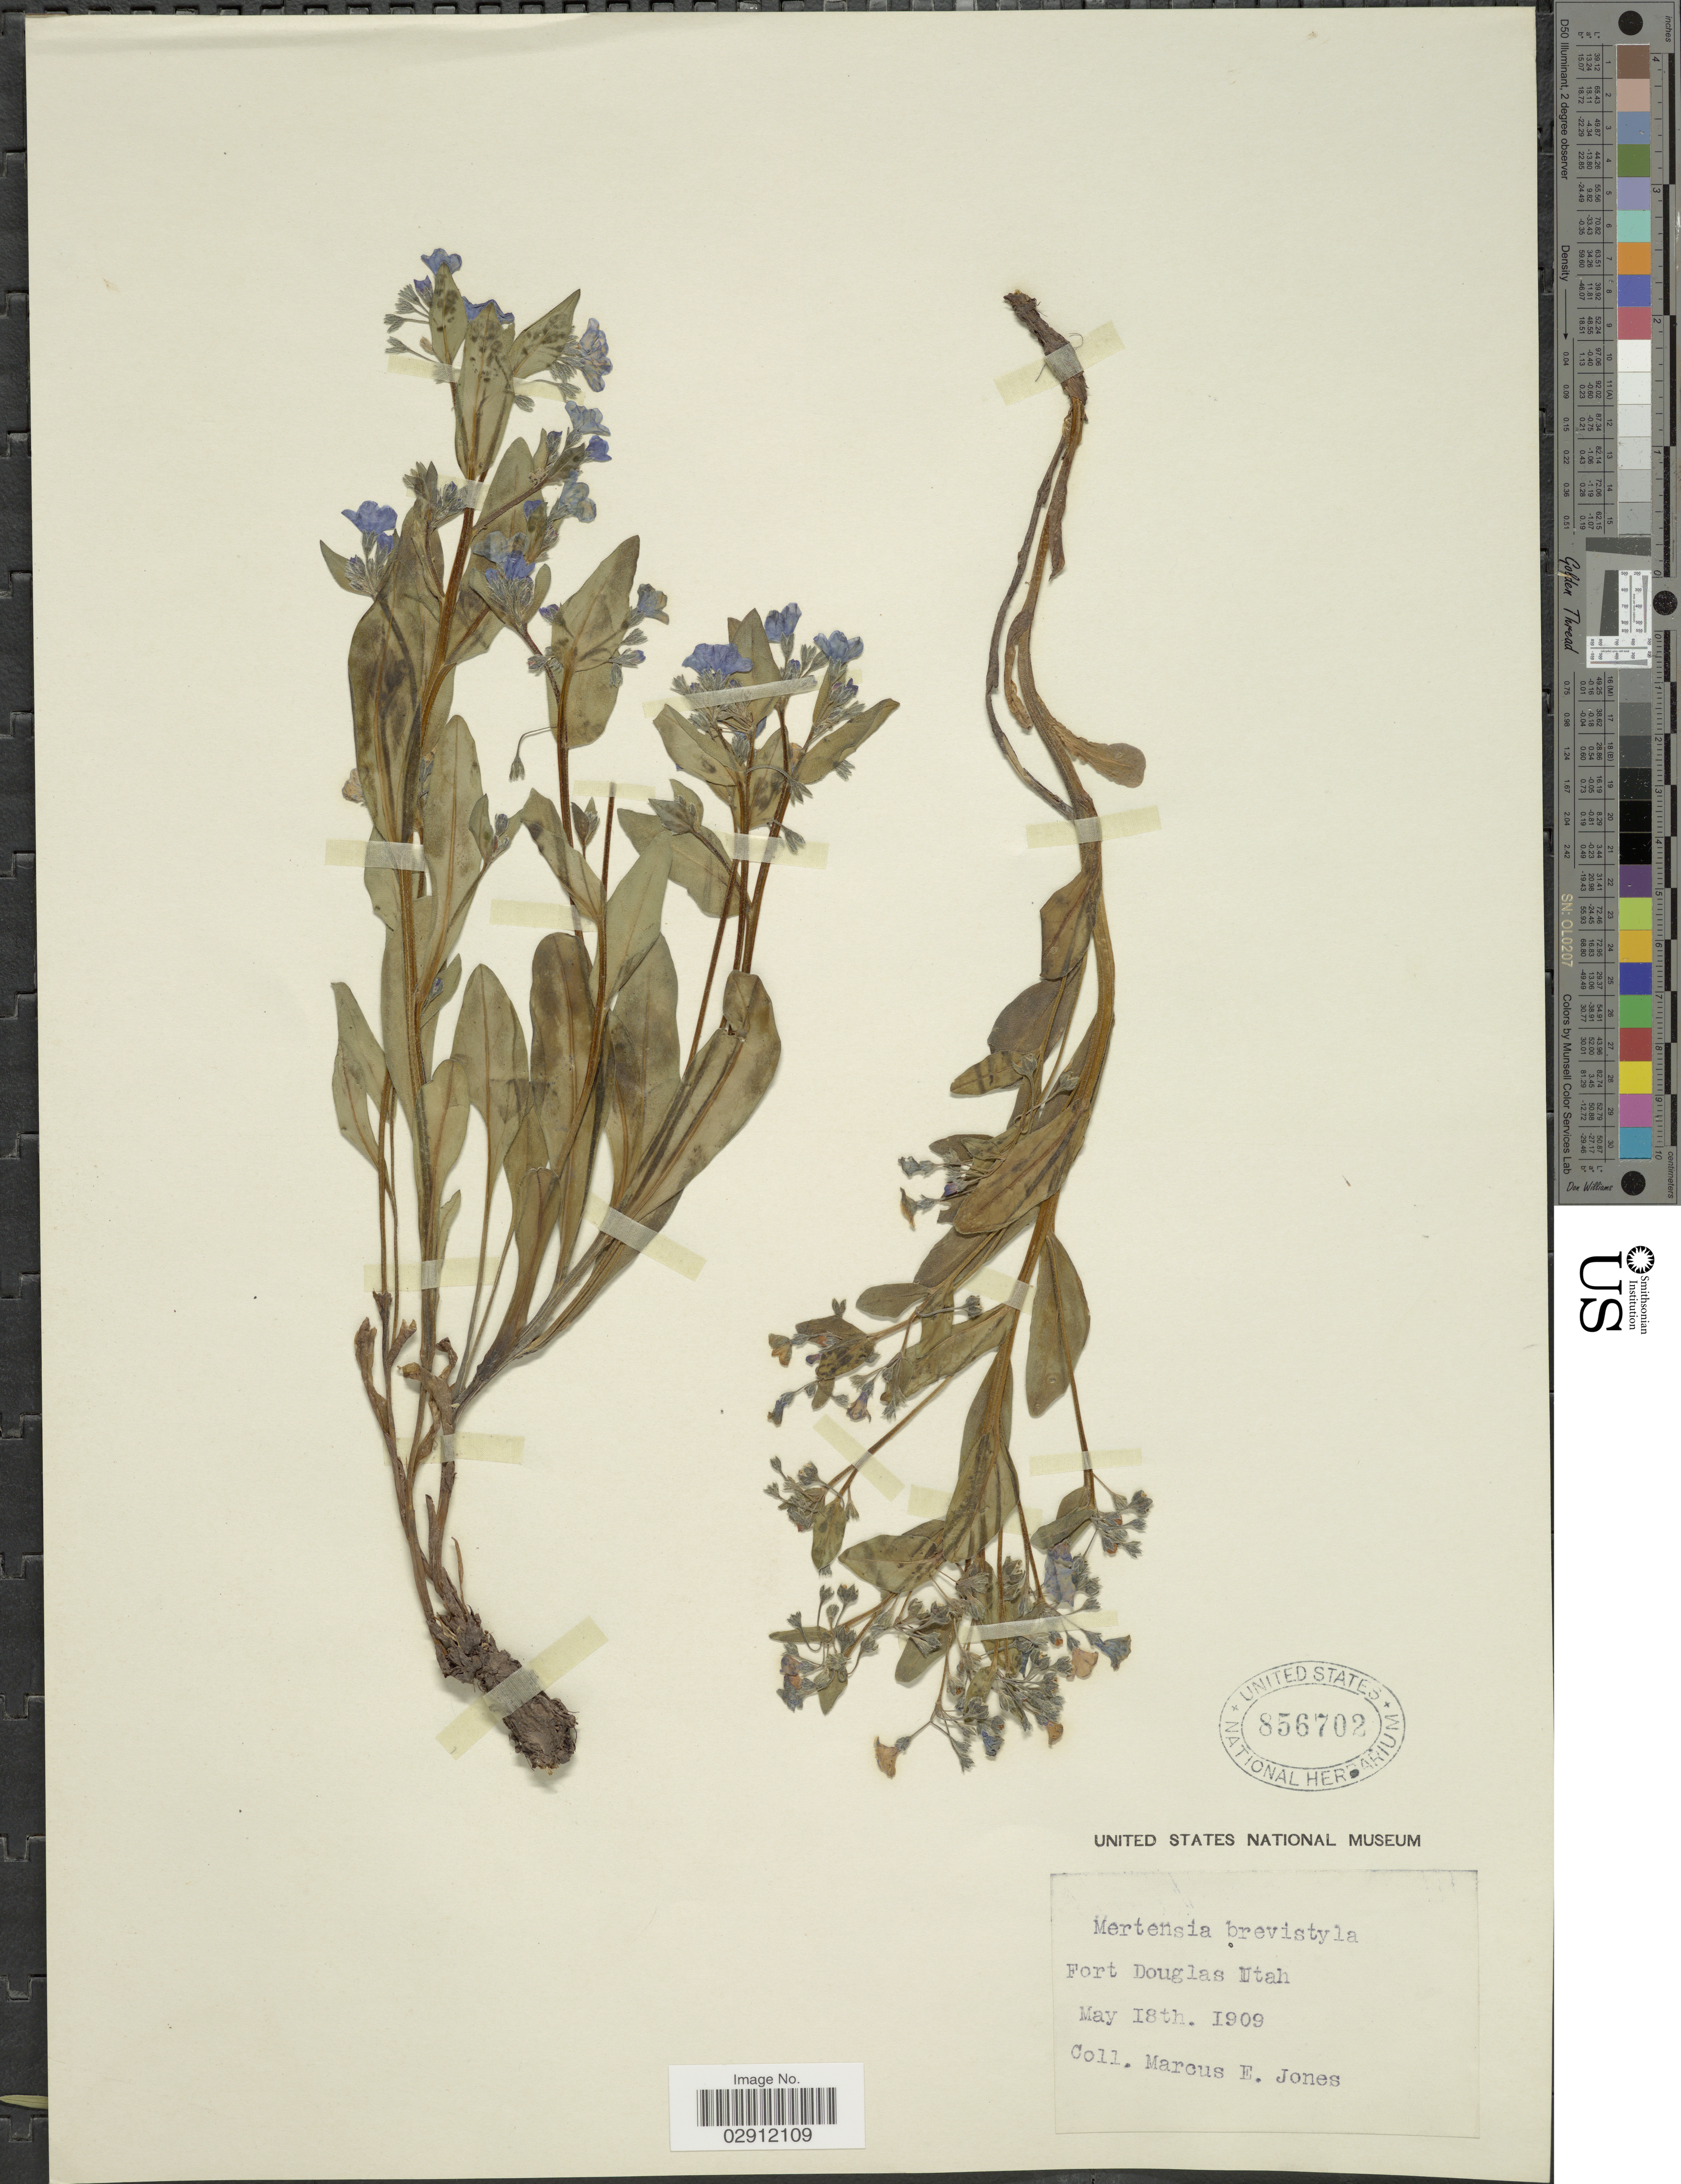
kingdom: Plantae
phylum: Tracheophyta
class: Magnoliopsida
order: Boraginales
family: Boraginaceae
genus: Mertensia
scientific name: Mertensia brevistyla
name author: S. Watson in C. King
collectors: M. E. Jones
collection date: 1909-05-18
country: United States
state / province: Utah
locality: Fort Douglas.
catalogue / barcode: US 856702